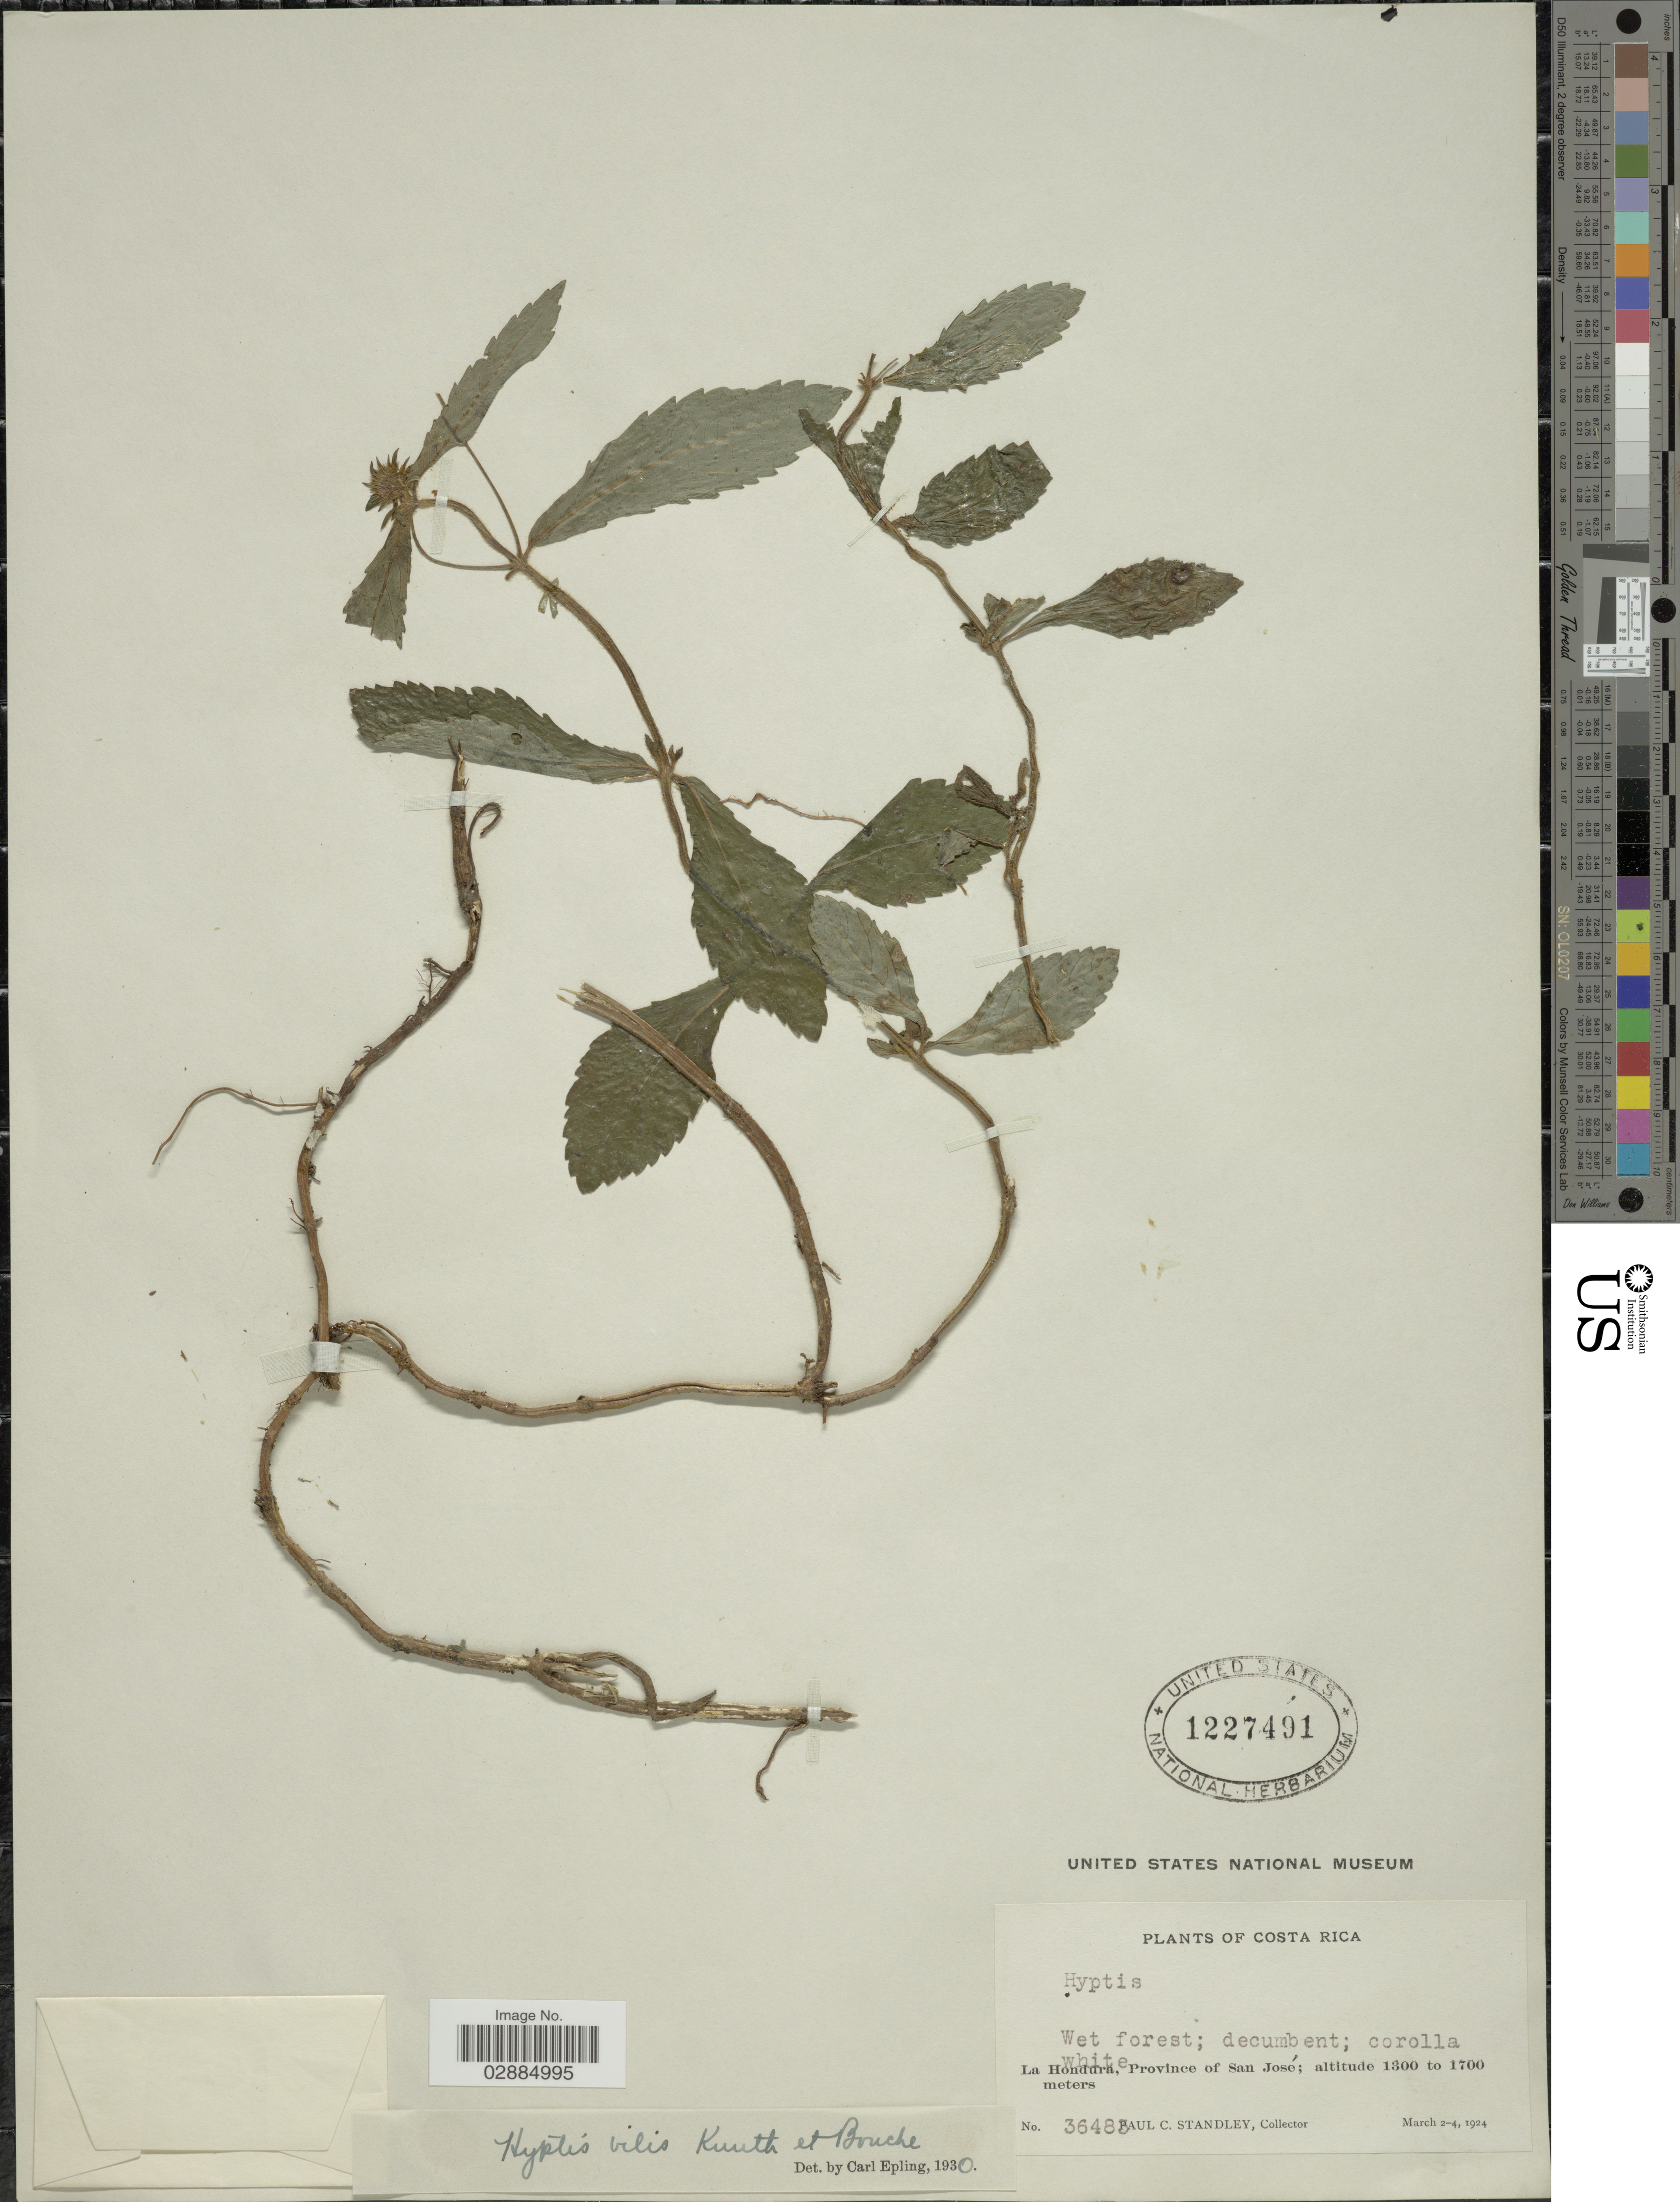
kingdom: Plantae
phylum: Tracheophyta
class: Magnoliopsida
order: Lamiales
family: Lamiaceae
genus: Hyptis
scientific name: Hyptis vilis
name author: Kunth & C.D. Bouché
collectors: P. C. Standley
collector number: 36483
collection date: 1924-03-02/1924-03-04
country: Costa Rica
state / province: San José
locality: La Hondura, Province of San José.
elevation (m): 1300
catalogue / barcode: US 1227491